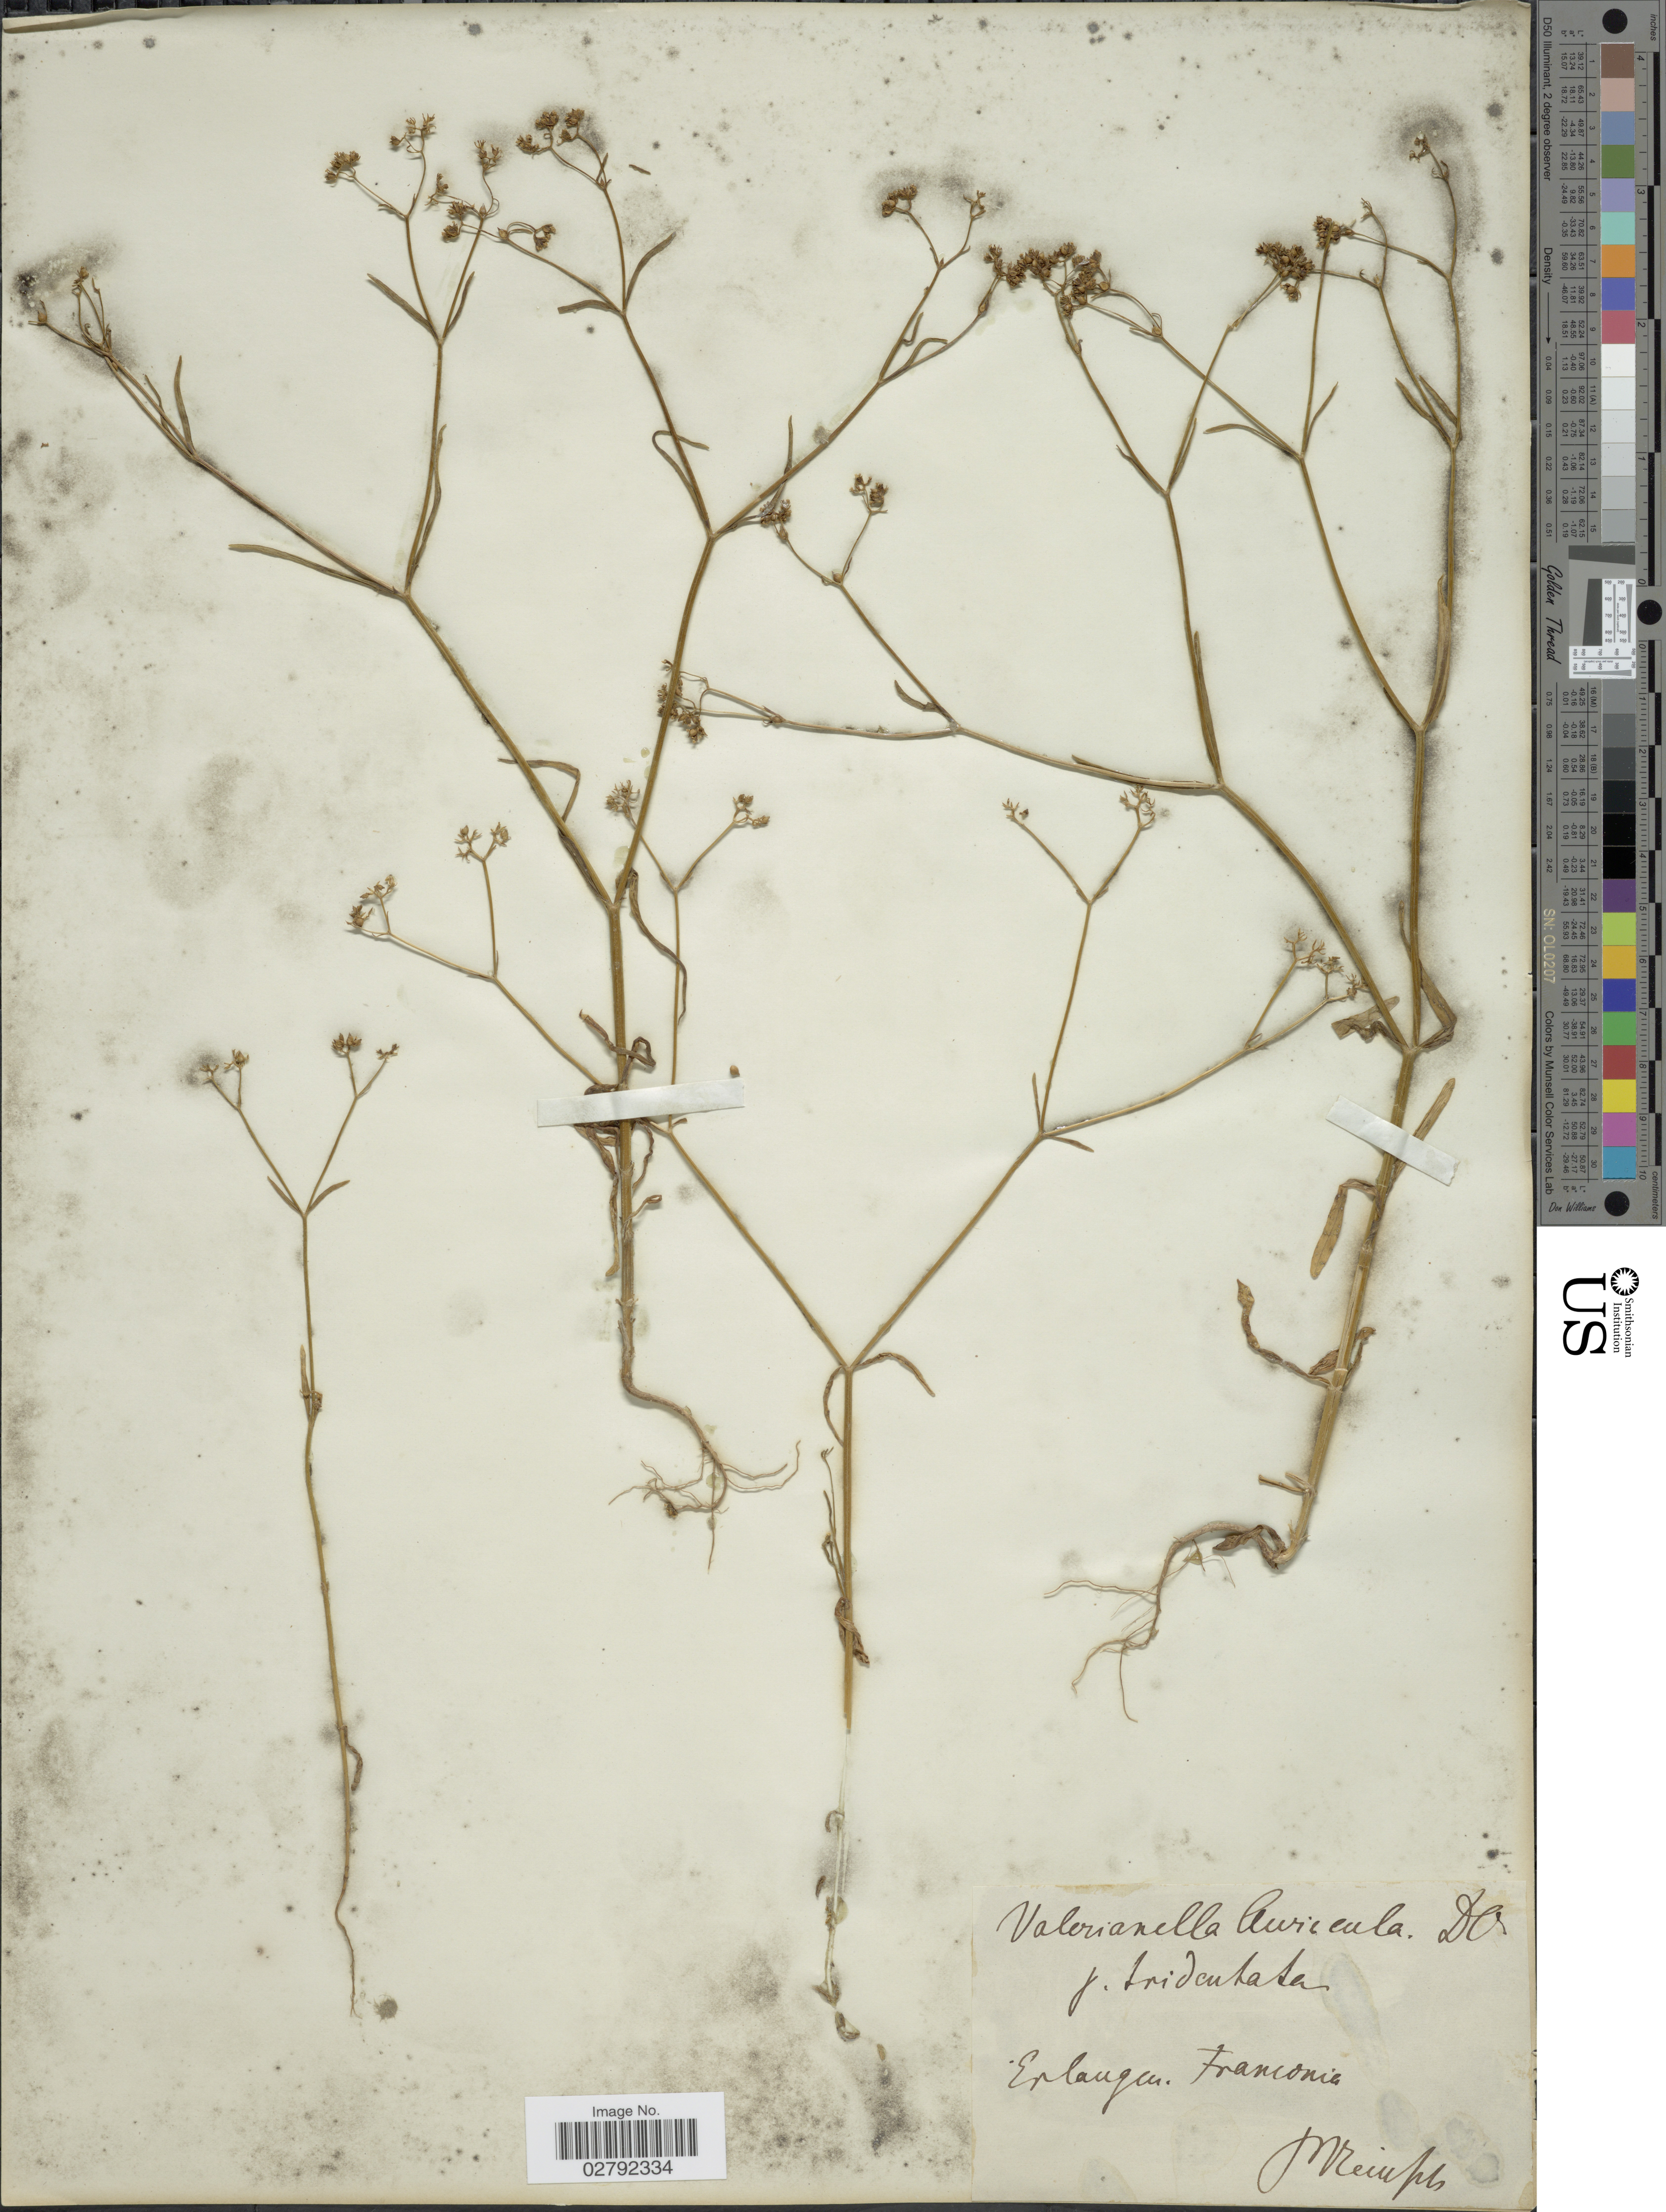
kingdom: Plantae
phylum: Tracheophyta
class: Magnoliopsida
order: Dipsacales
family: Caprifoliaceae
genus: Valerianella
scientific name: Valerianella auricula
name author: DC.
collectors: P.F. Reinsch (herbarium)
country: Germany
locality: Erlangen. Franconia.